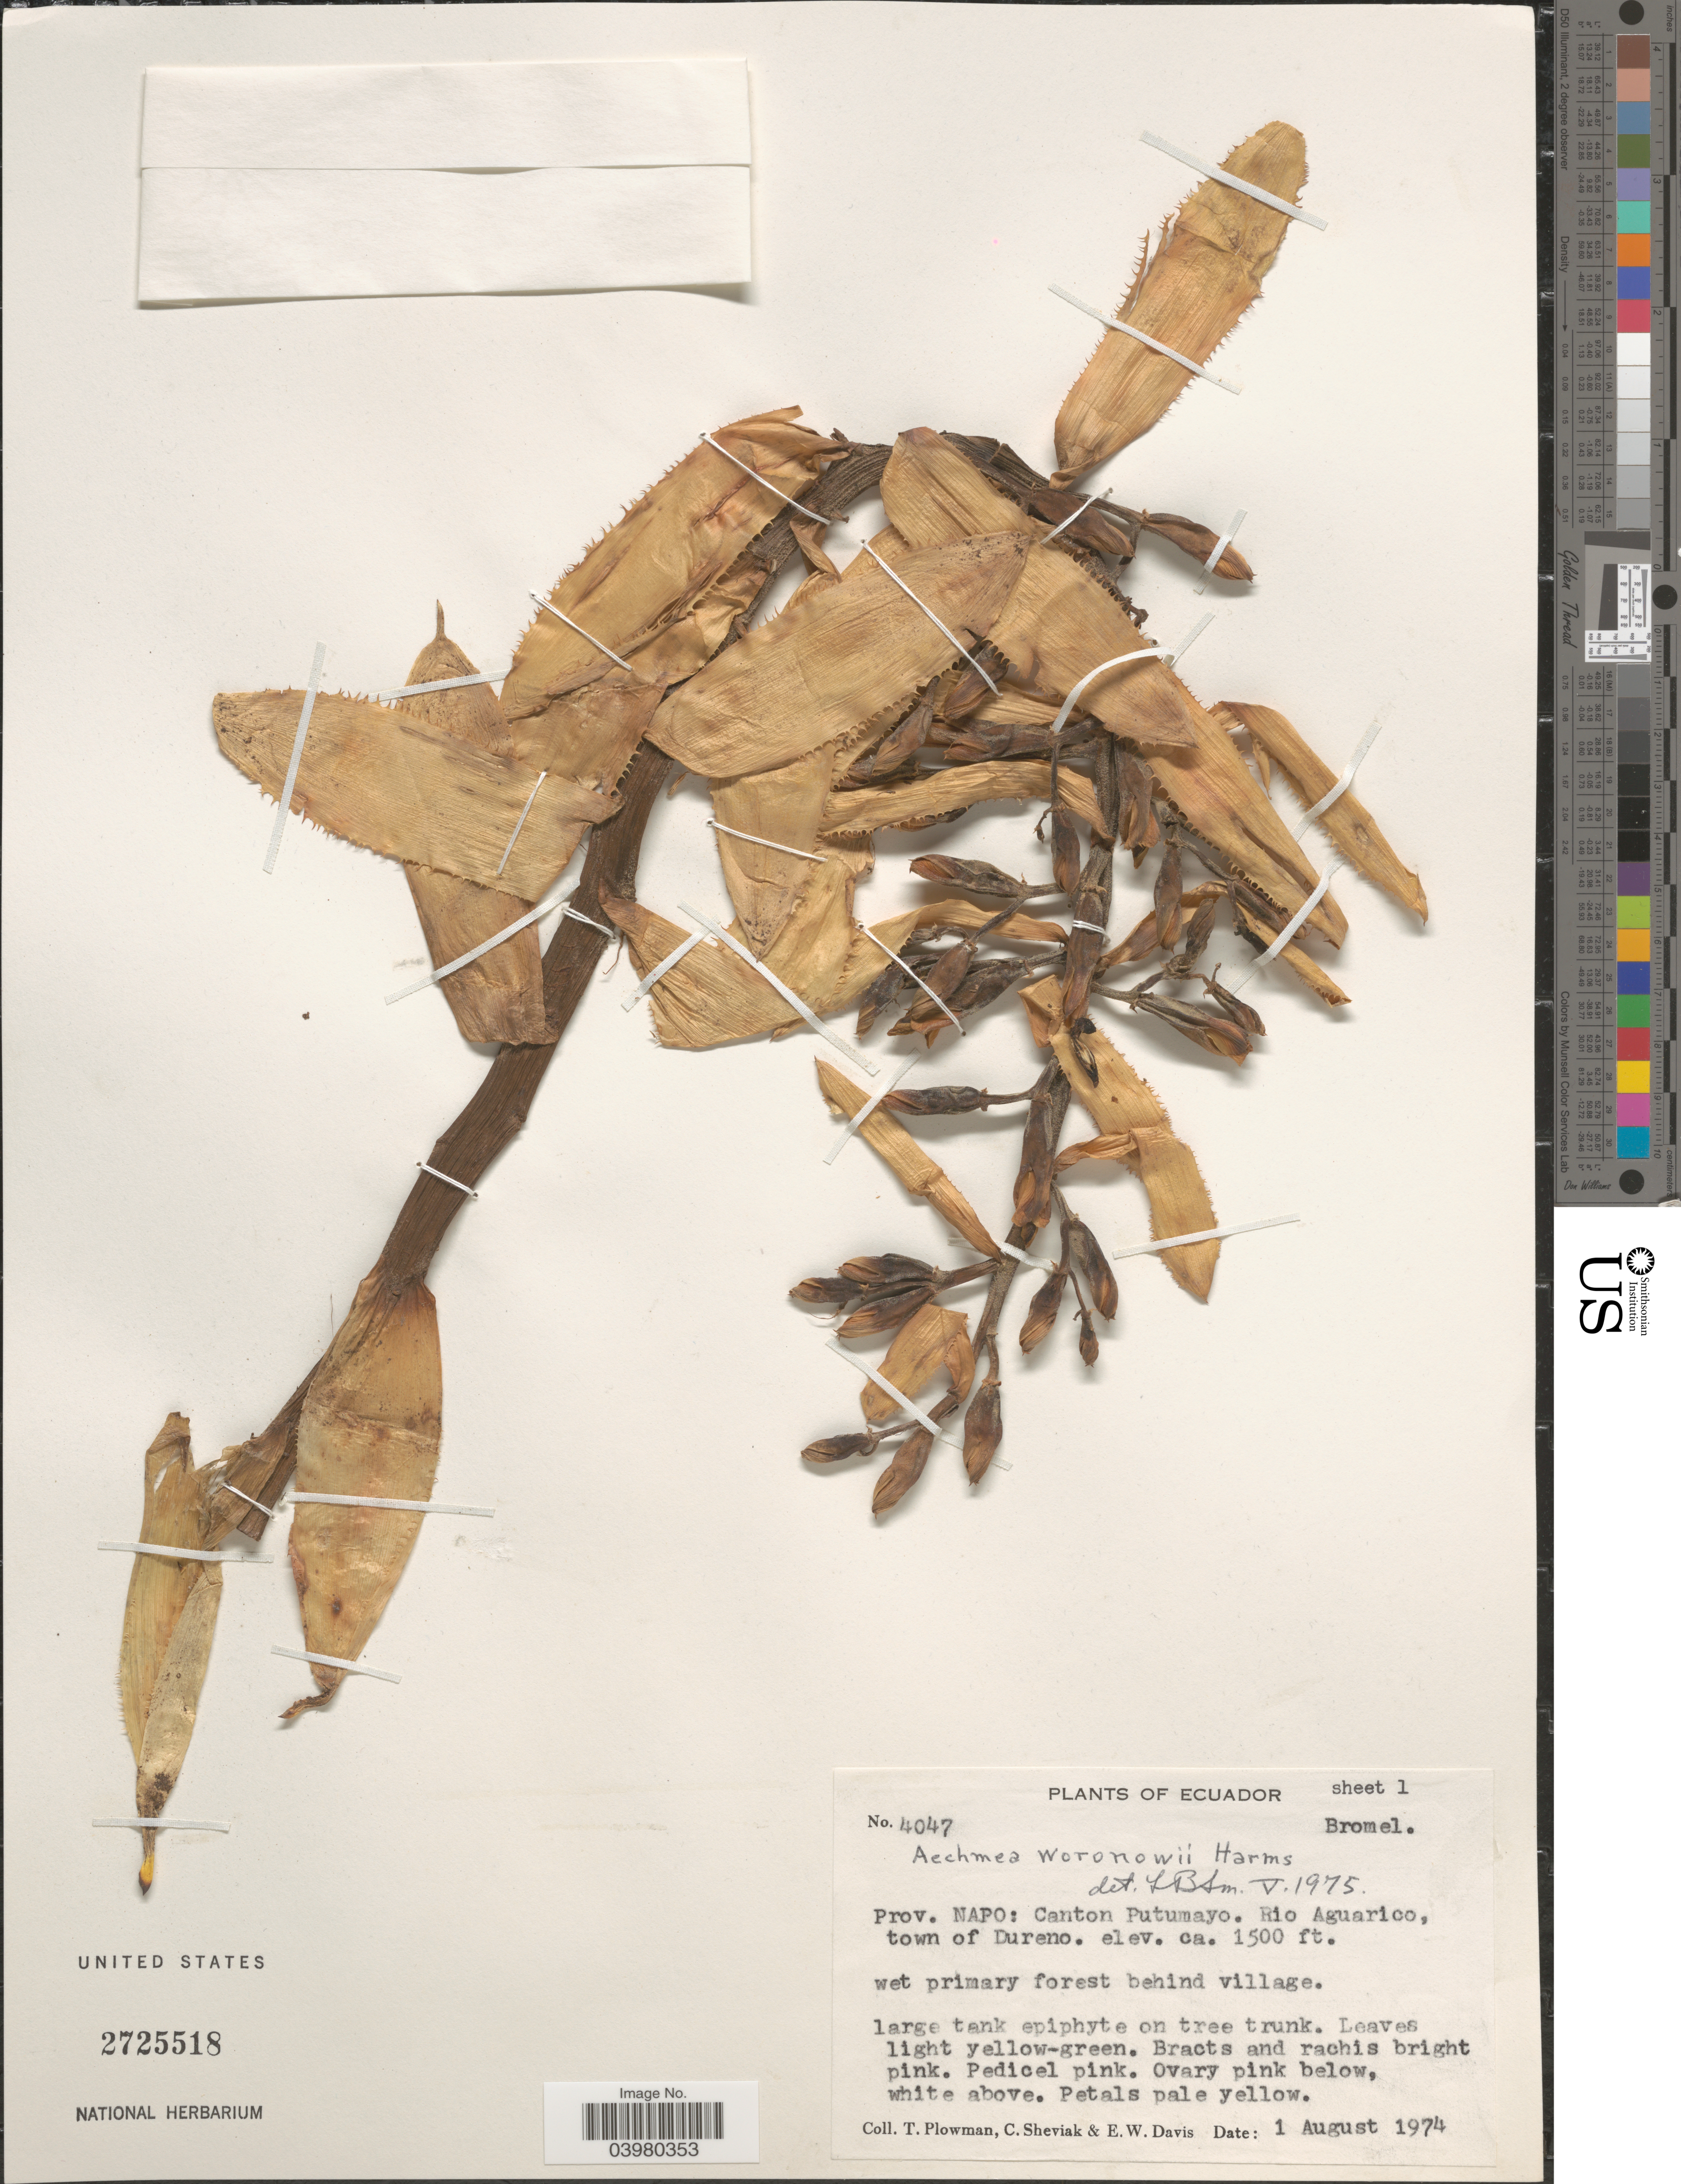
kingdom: Plantae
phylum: Tracheophyta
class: Liliopsida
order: Poales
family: Bromeliaceae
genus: Aechmea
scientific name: Aechmea woronowii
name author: Harms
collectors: T. Plowman, C. J. Sheviak & E. W. Davis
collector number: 4047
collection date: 1974-08-01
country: Ecuador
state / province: Napo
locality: Canton Putumayo. Rio Aguarico, town of Dureno.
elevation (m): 457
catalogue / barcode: US 2725518